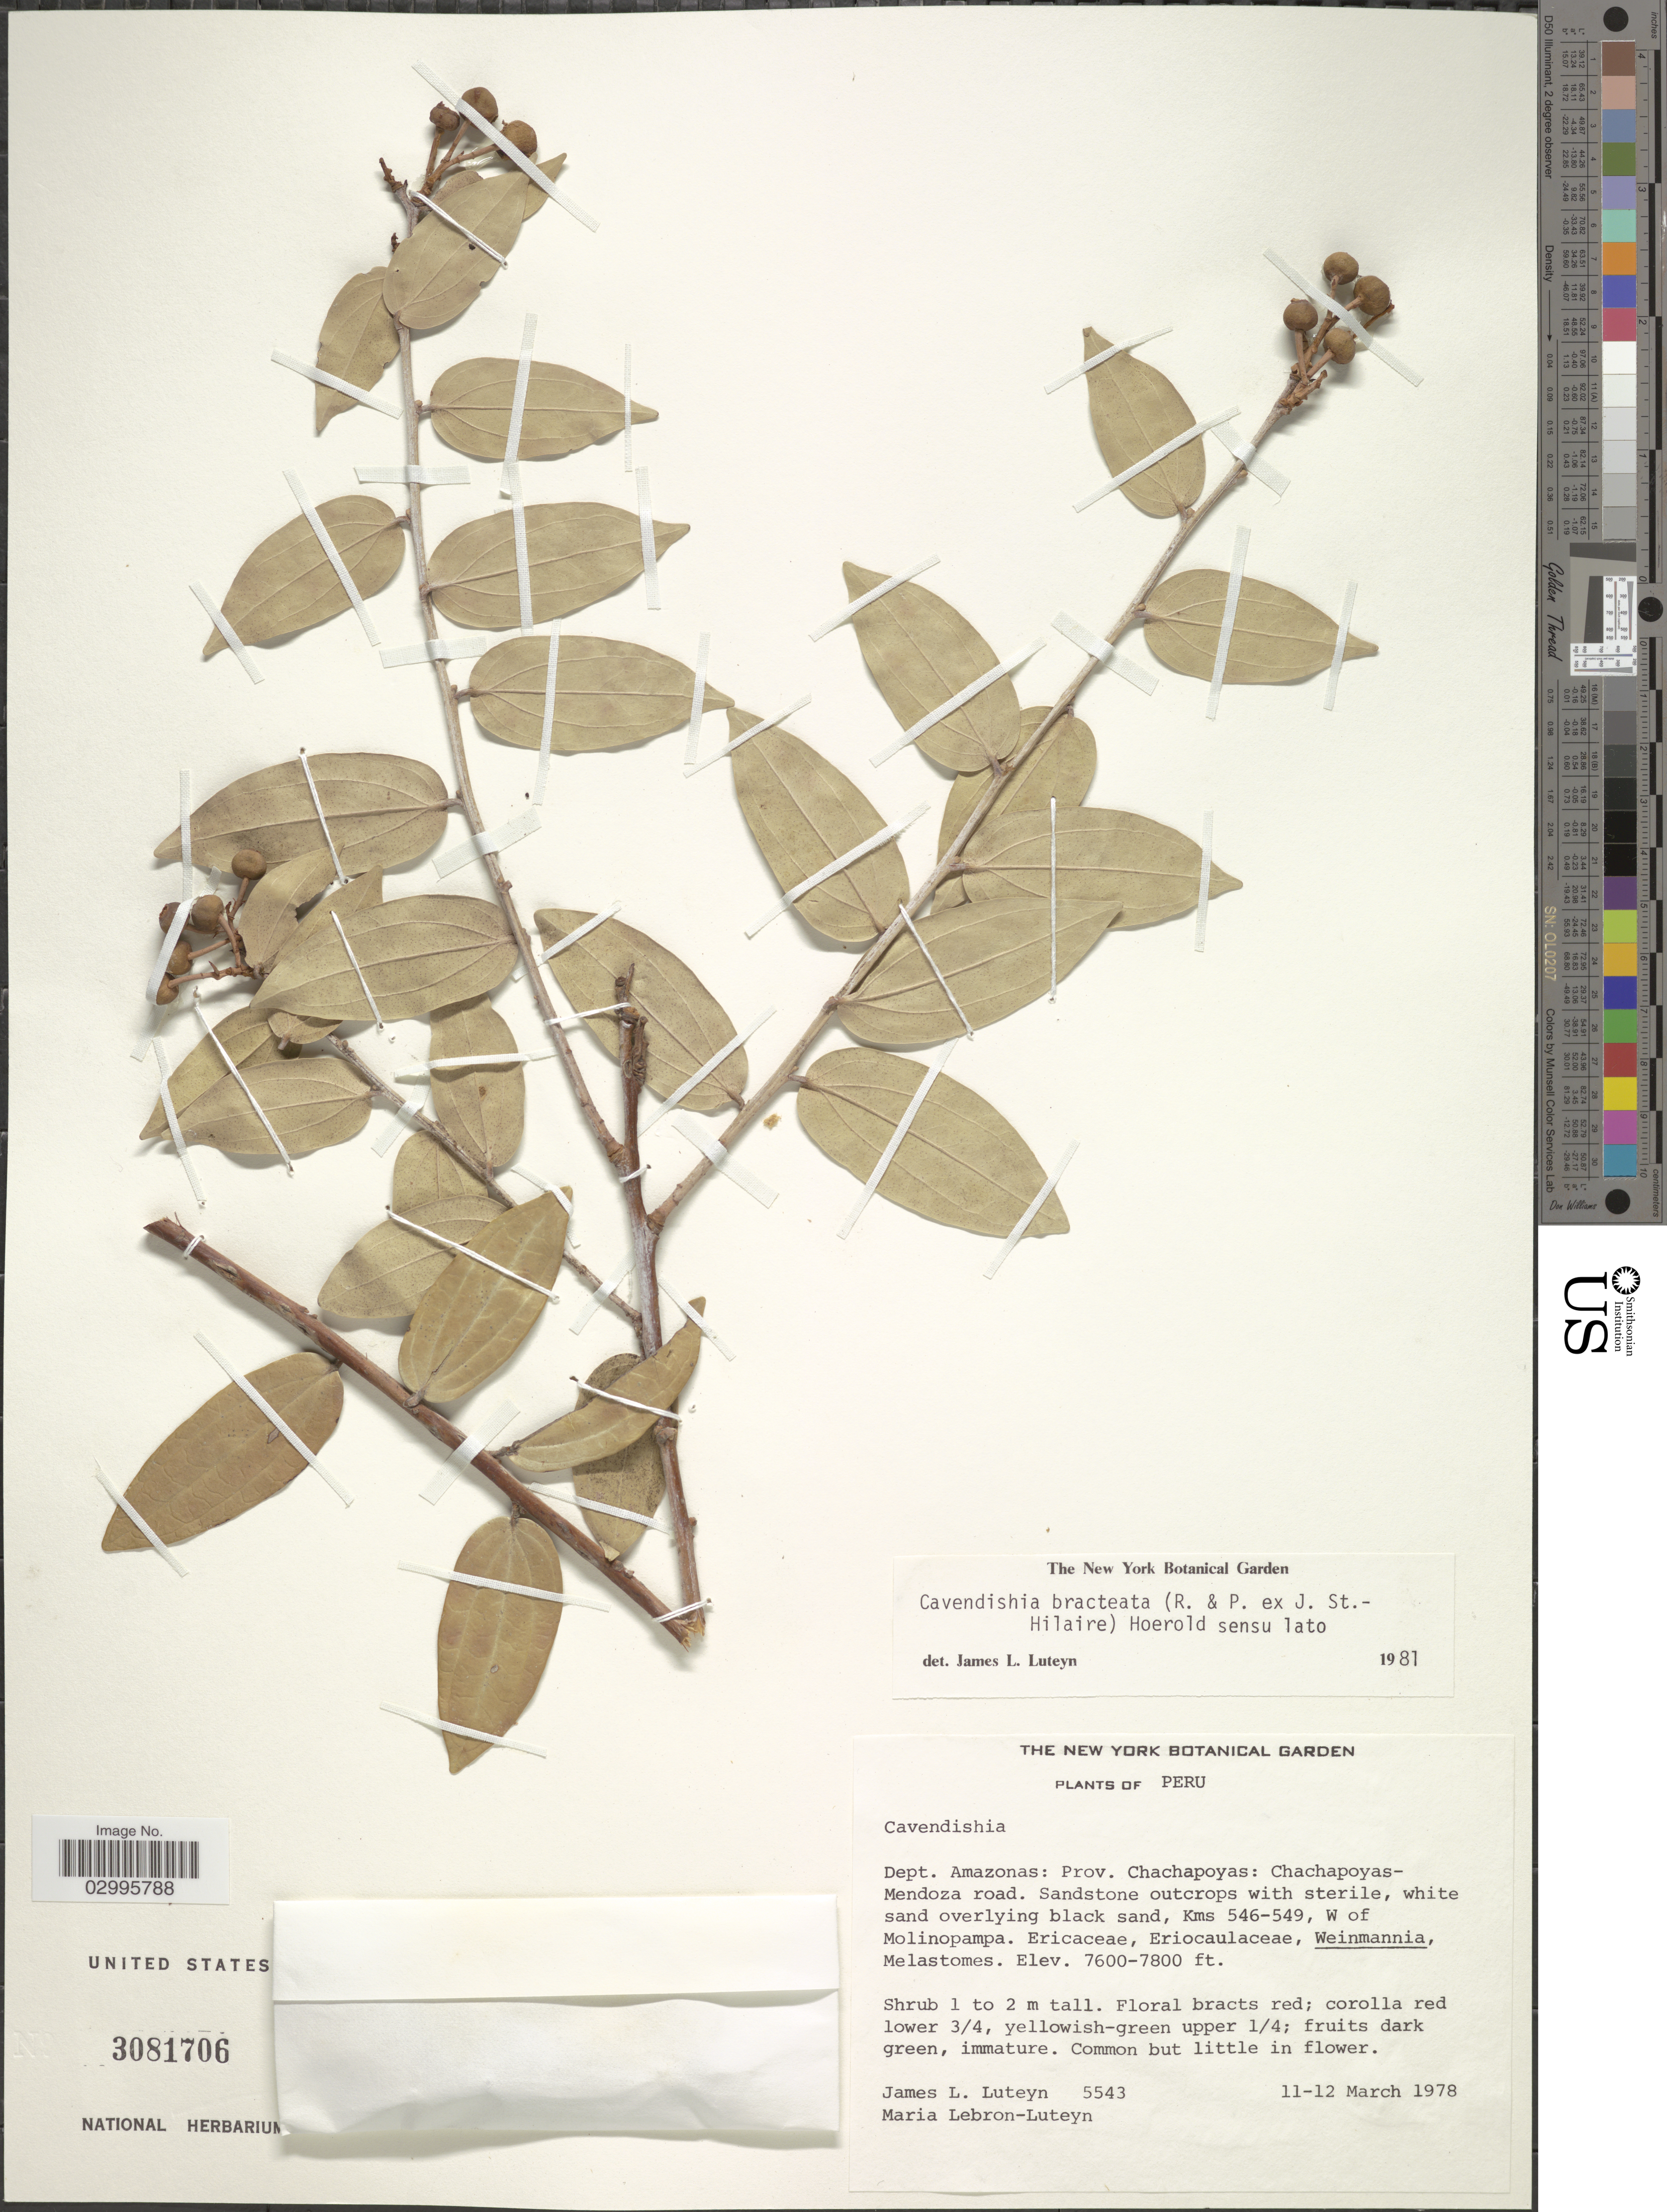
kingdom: Plantae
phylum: Tracheophyta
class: Magnoliopsida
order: Ericales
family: Ericaceae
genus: Cavendishia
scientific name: Cavendishia bracteata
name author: (Ruiz & Pav. ex J. St.-Hil.) Hoerold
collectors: J. Luteyn & M. L. Lebrón-Luteyn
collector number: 5543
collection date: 1978-03-11/1978-03-12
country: Peru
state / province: Amazonas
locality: Dept. Amazonas: Prov. Chachapoyas: Chachapoyas-Mendoza road, Kms 546-549, W of Molinopampa.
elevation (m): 2316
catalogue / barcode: US 3081706